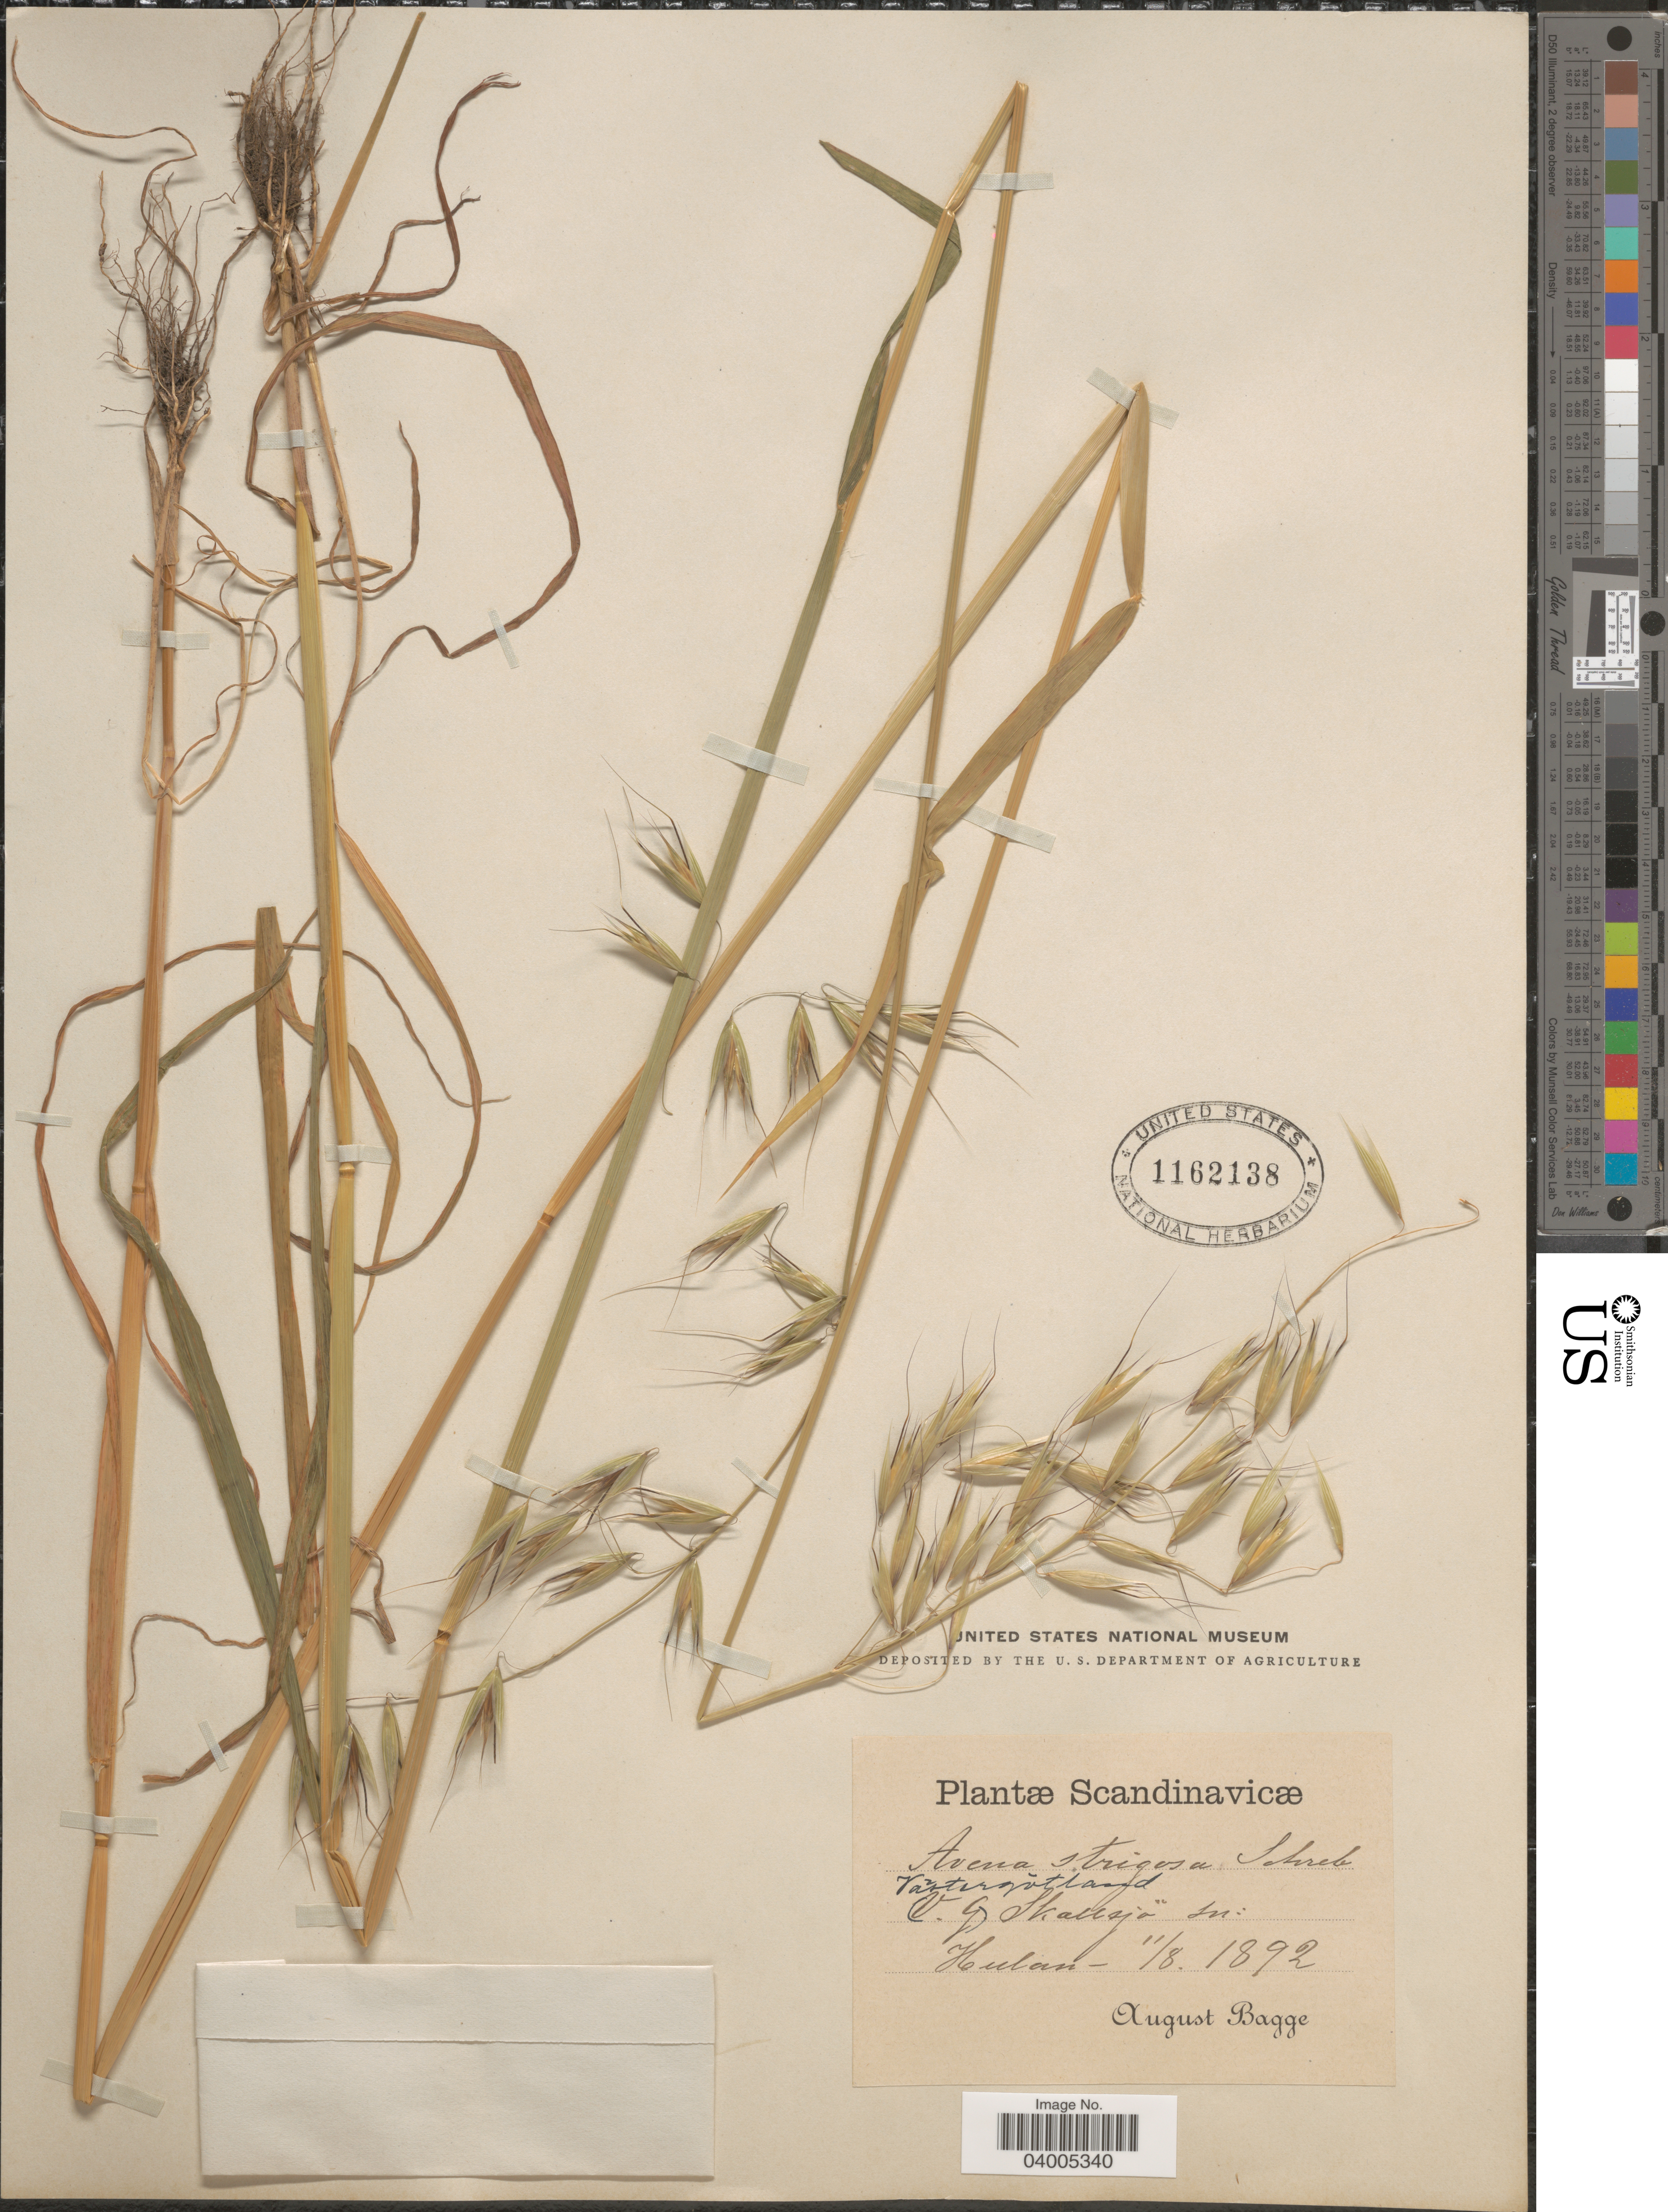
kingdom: Plantae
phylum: Tracheophyta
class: Liliopsida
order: Poales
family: Poaceae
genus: Avena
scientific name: Avena strigosa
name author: Schreb.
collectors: A. Bagge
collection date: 1892-08-11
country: Sweden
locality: Scandinavicæ. Vãstergõtland. Skallsjö sn: Hulan.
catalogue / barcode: US 1162138